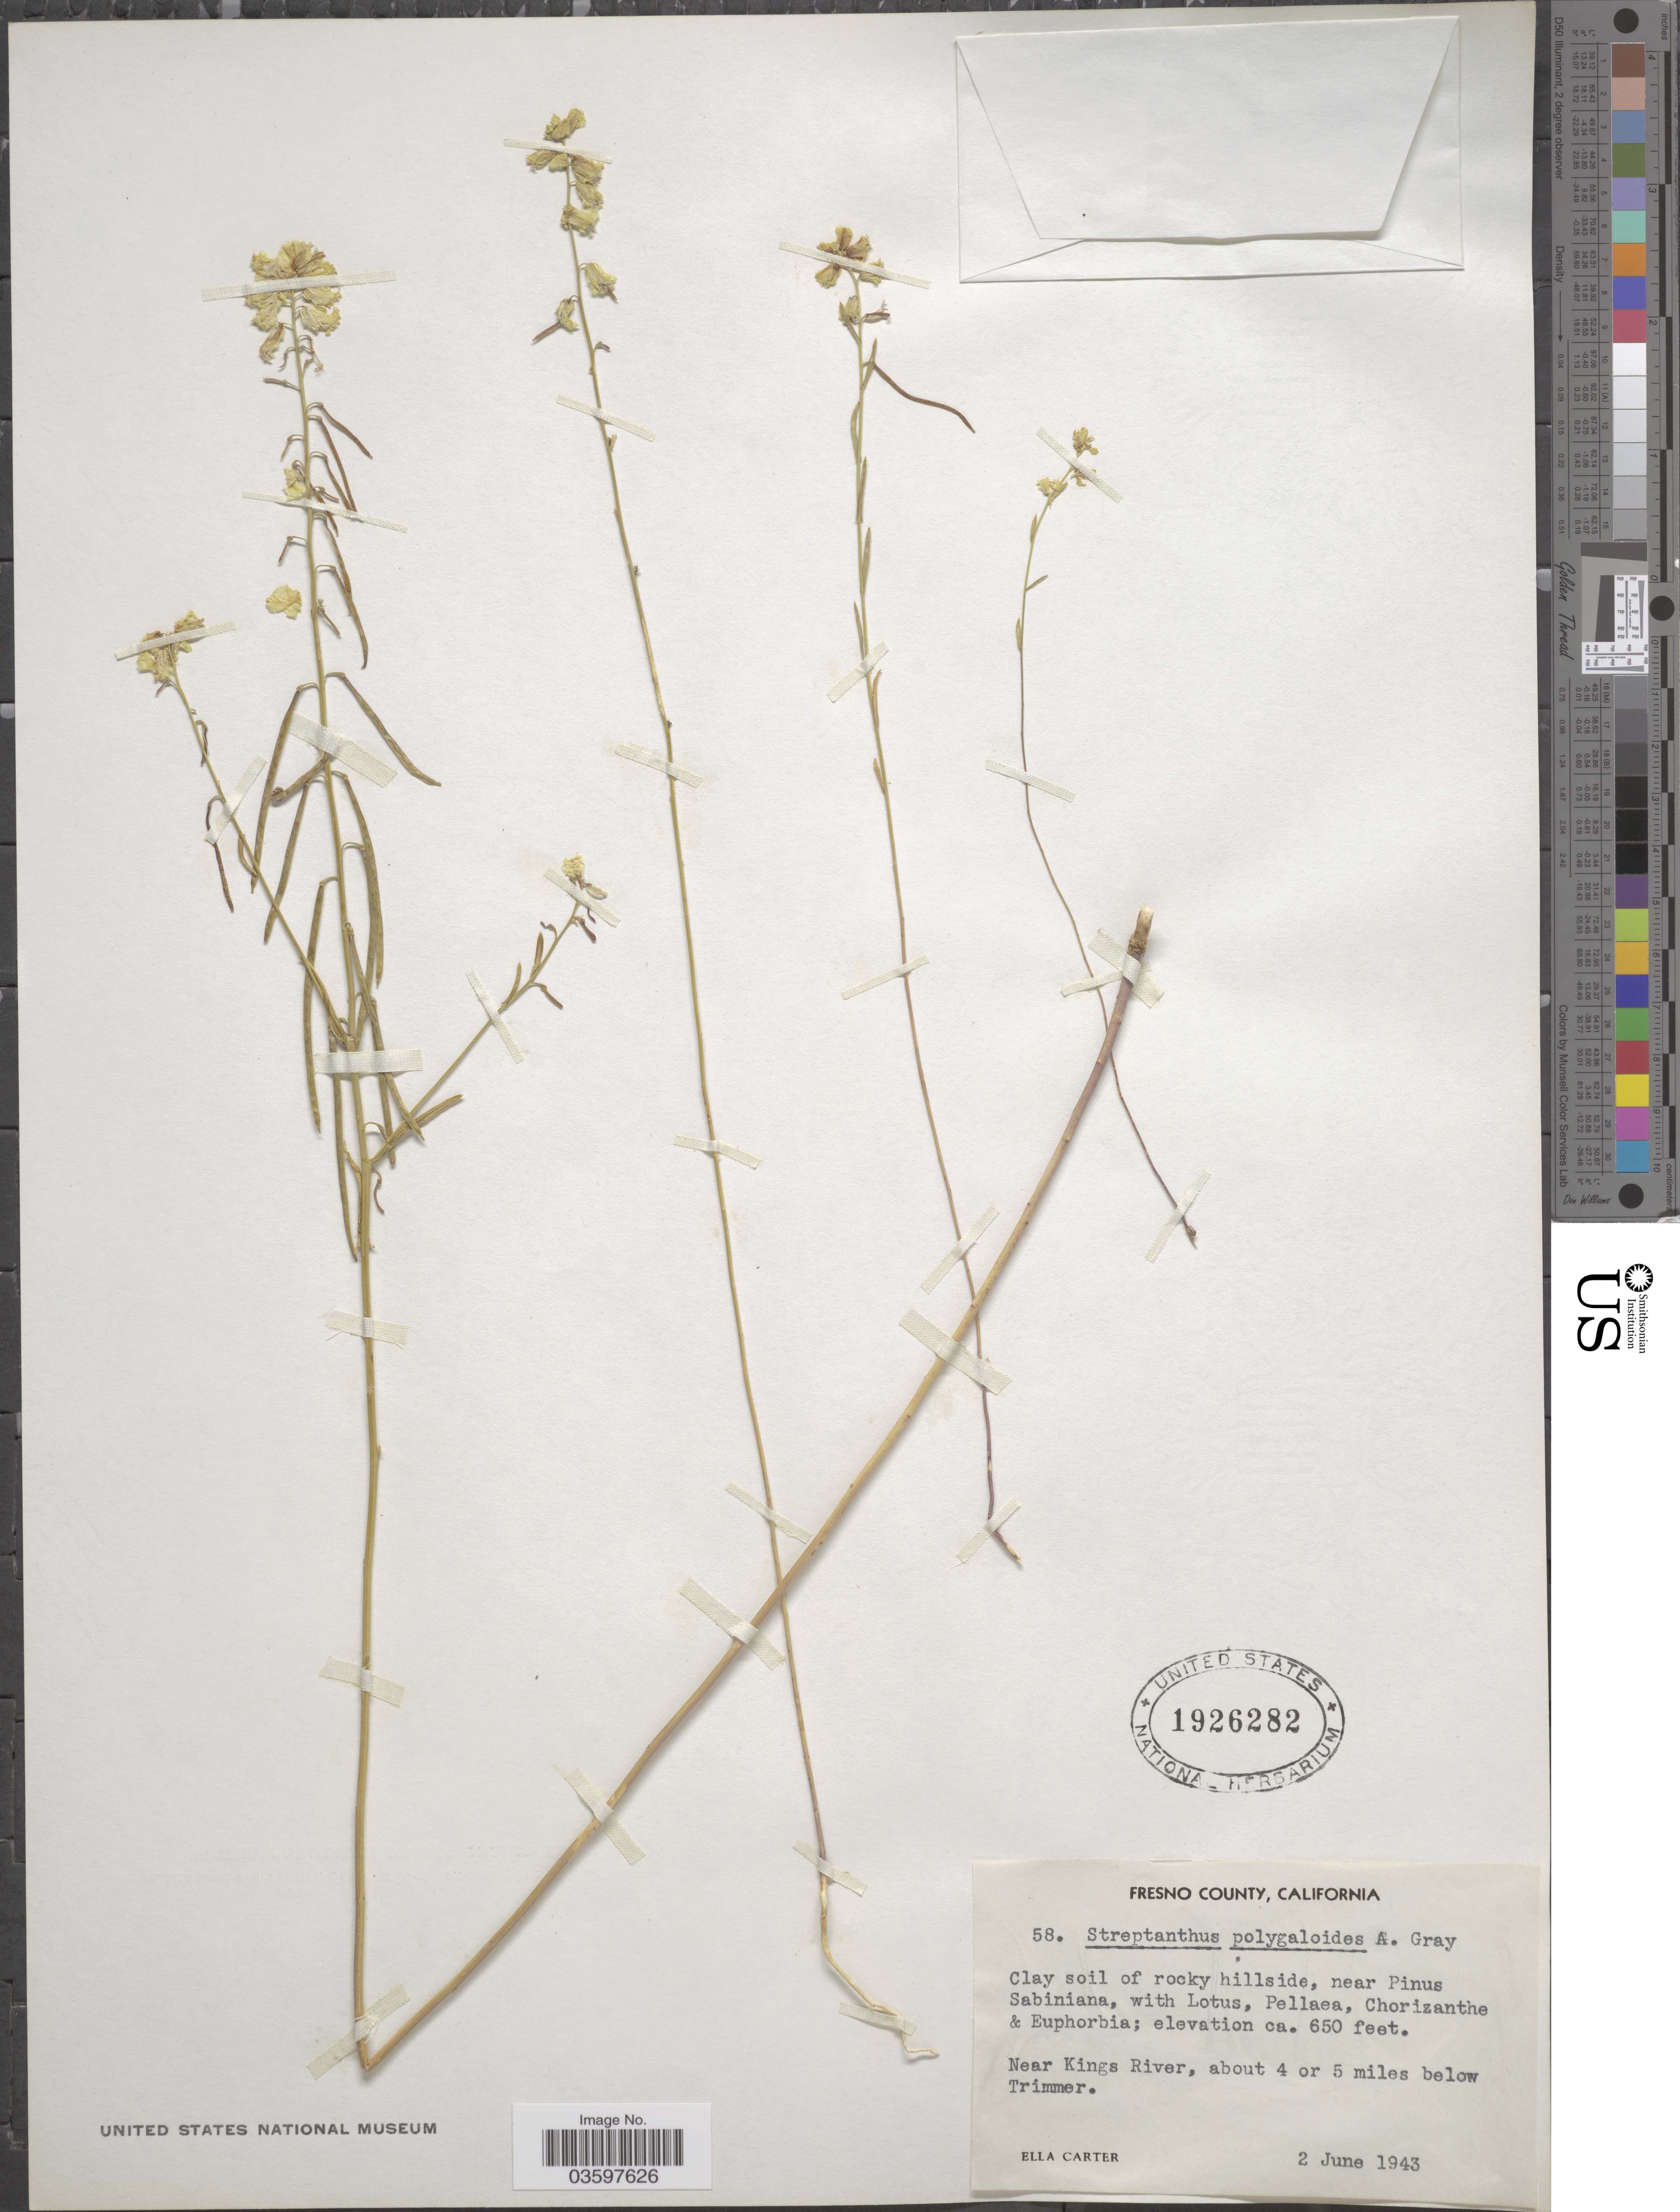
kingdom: Plantae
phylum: Tracheophyta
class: Magnoliopsida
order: Brassicales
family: Brassicaceae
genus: Streptanthus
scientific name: Streptanthus polygaloides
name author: A. Gray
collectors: E. Carter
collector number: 58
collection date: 1943-06-02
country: United States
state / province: California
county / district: Fresno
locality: Fresno County. Near Kings River, about 4 or 5 miles below Trimmer.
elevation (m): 198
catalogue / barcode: US 1926282